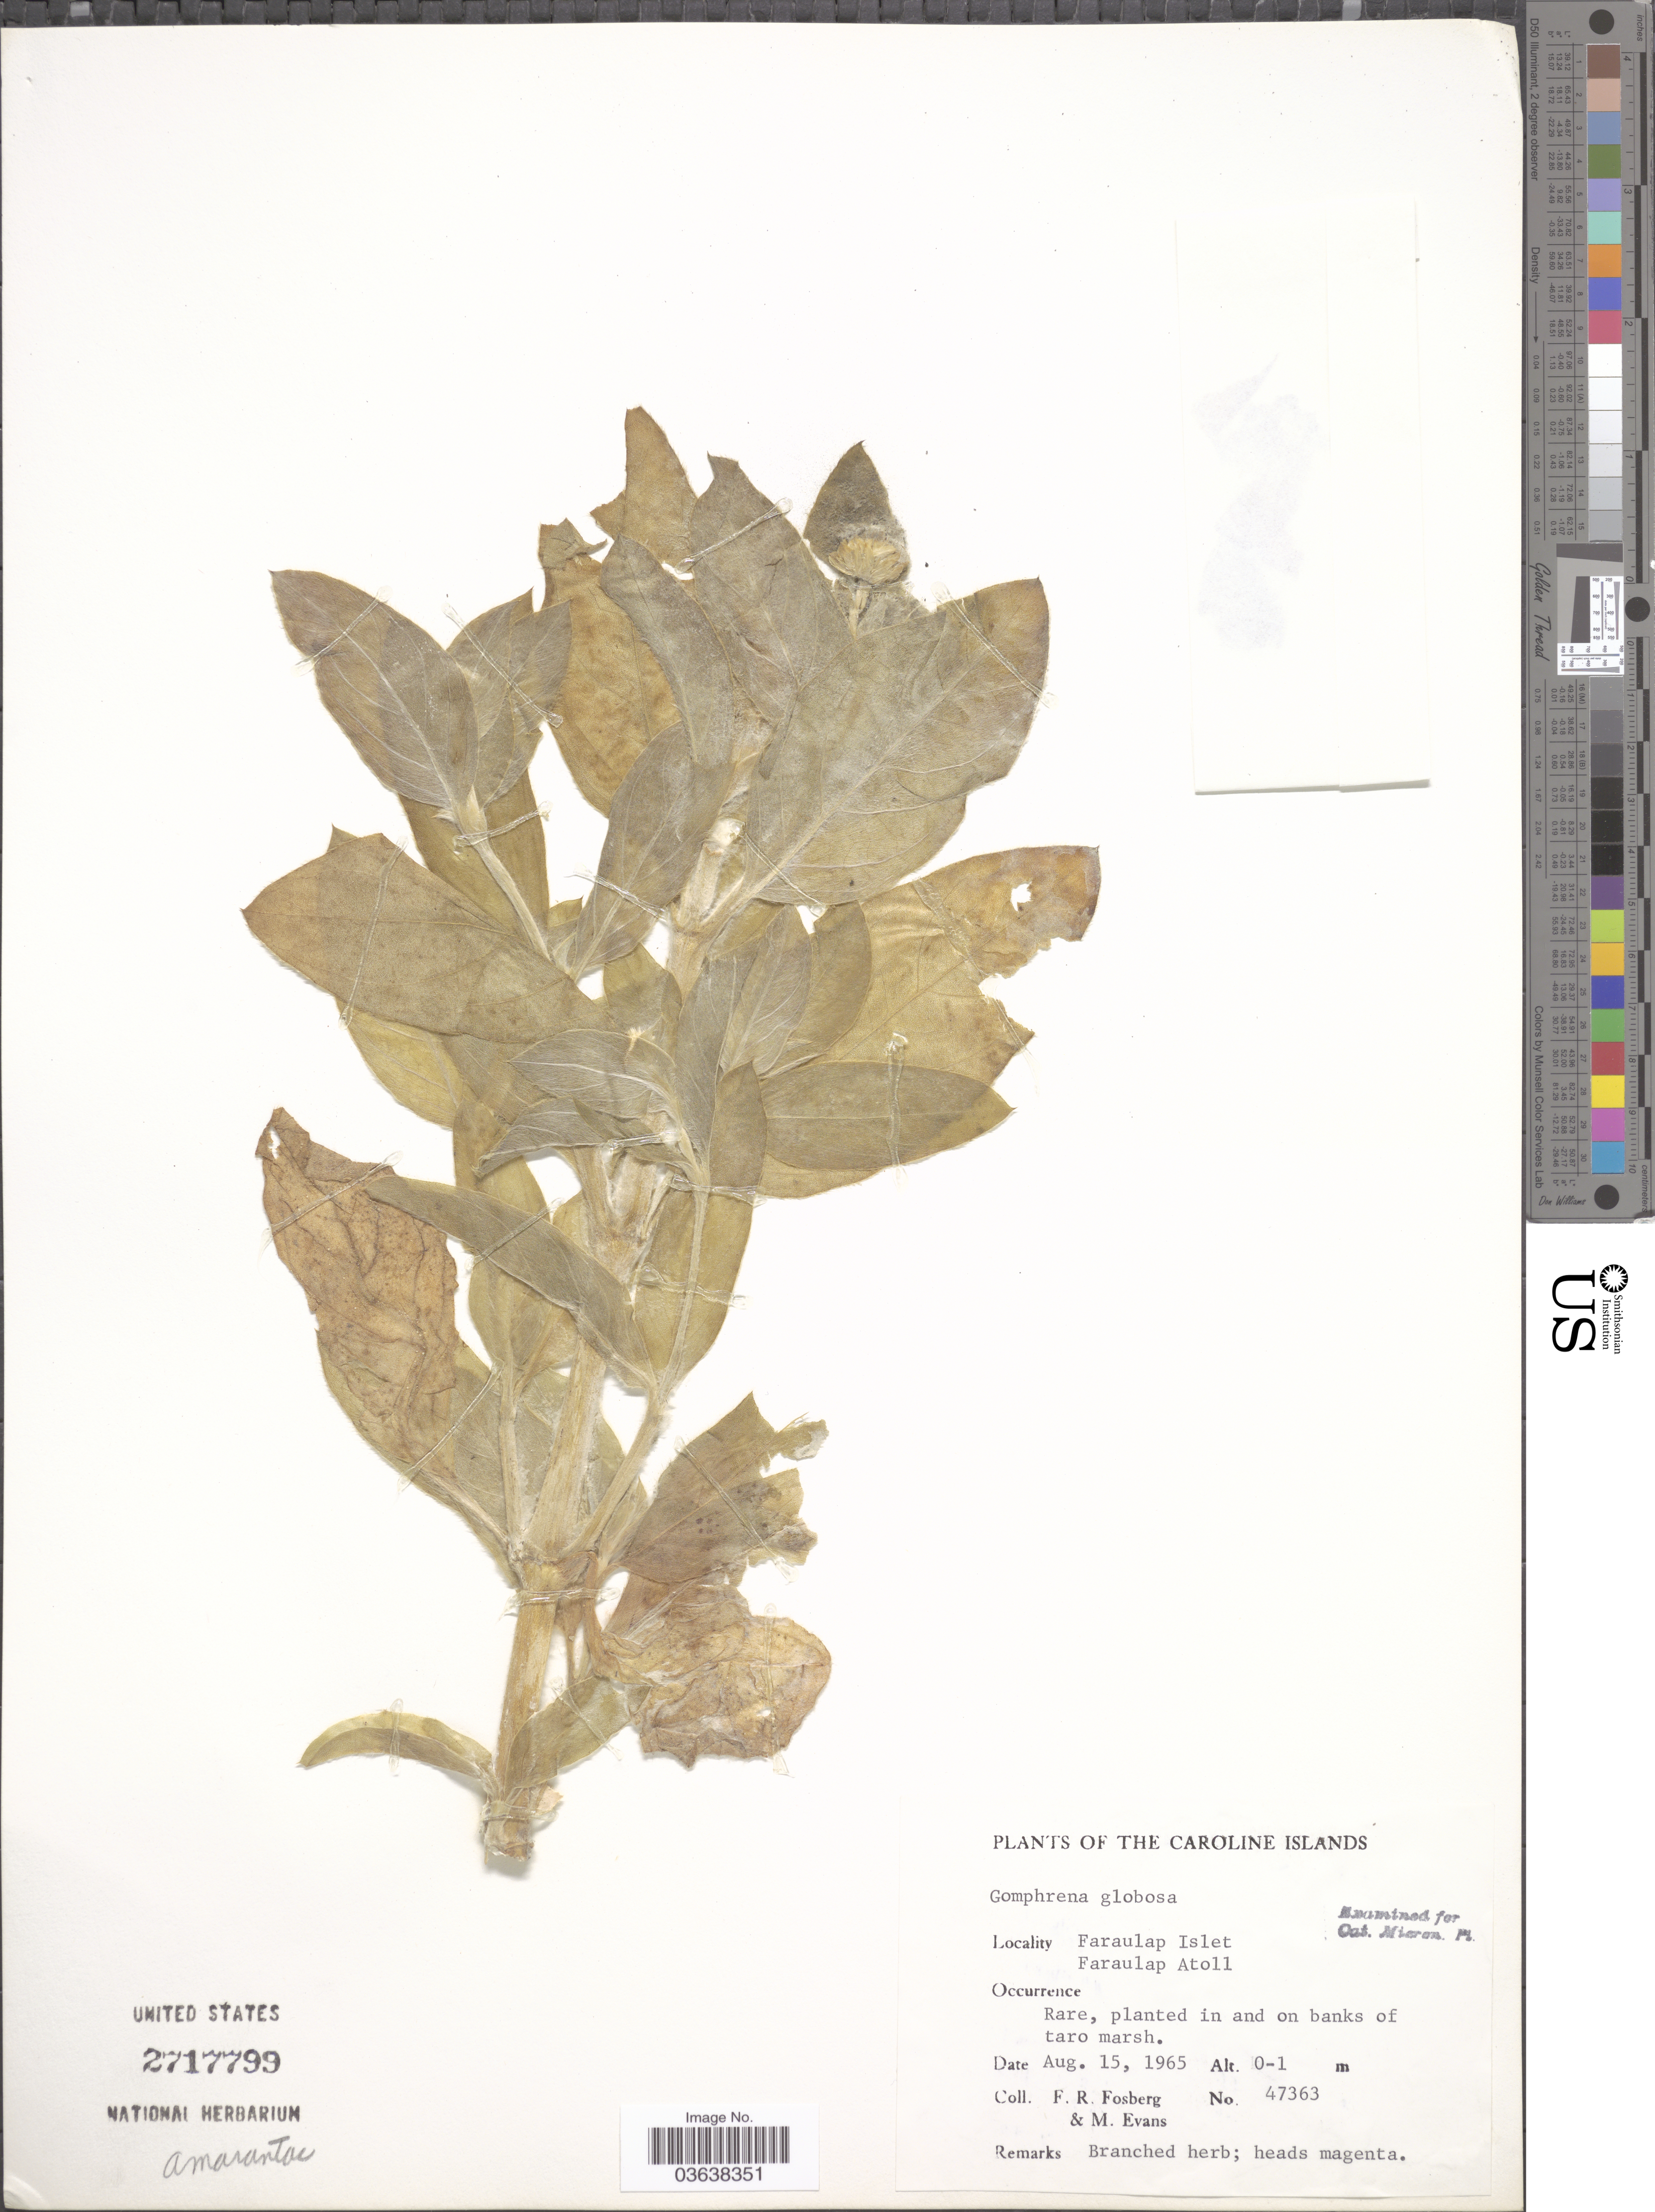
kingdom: Plantae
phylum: Tracheophyta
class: Magnoliopsida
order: Caryophyllales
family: Amaranthaceae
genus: Gomphrena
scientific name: Gomphrena globosa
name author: L.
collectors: F. R. Fosberg & M. Evans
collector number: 47363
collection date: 1965-08-15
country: Micronesia, Federated States of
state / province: Yap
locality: The Caroline Islands. Faraulap Islet. Faraulap Atoll.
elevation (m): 0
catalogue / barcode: US 2717799